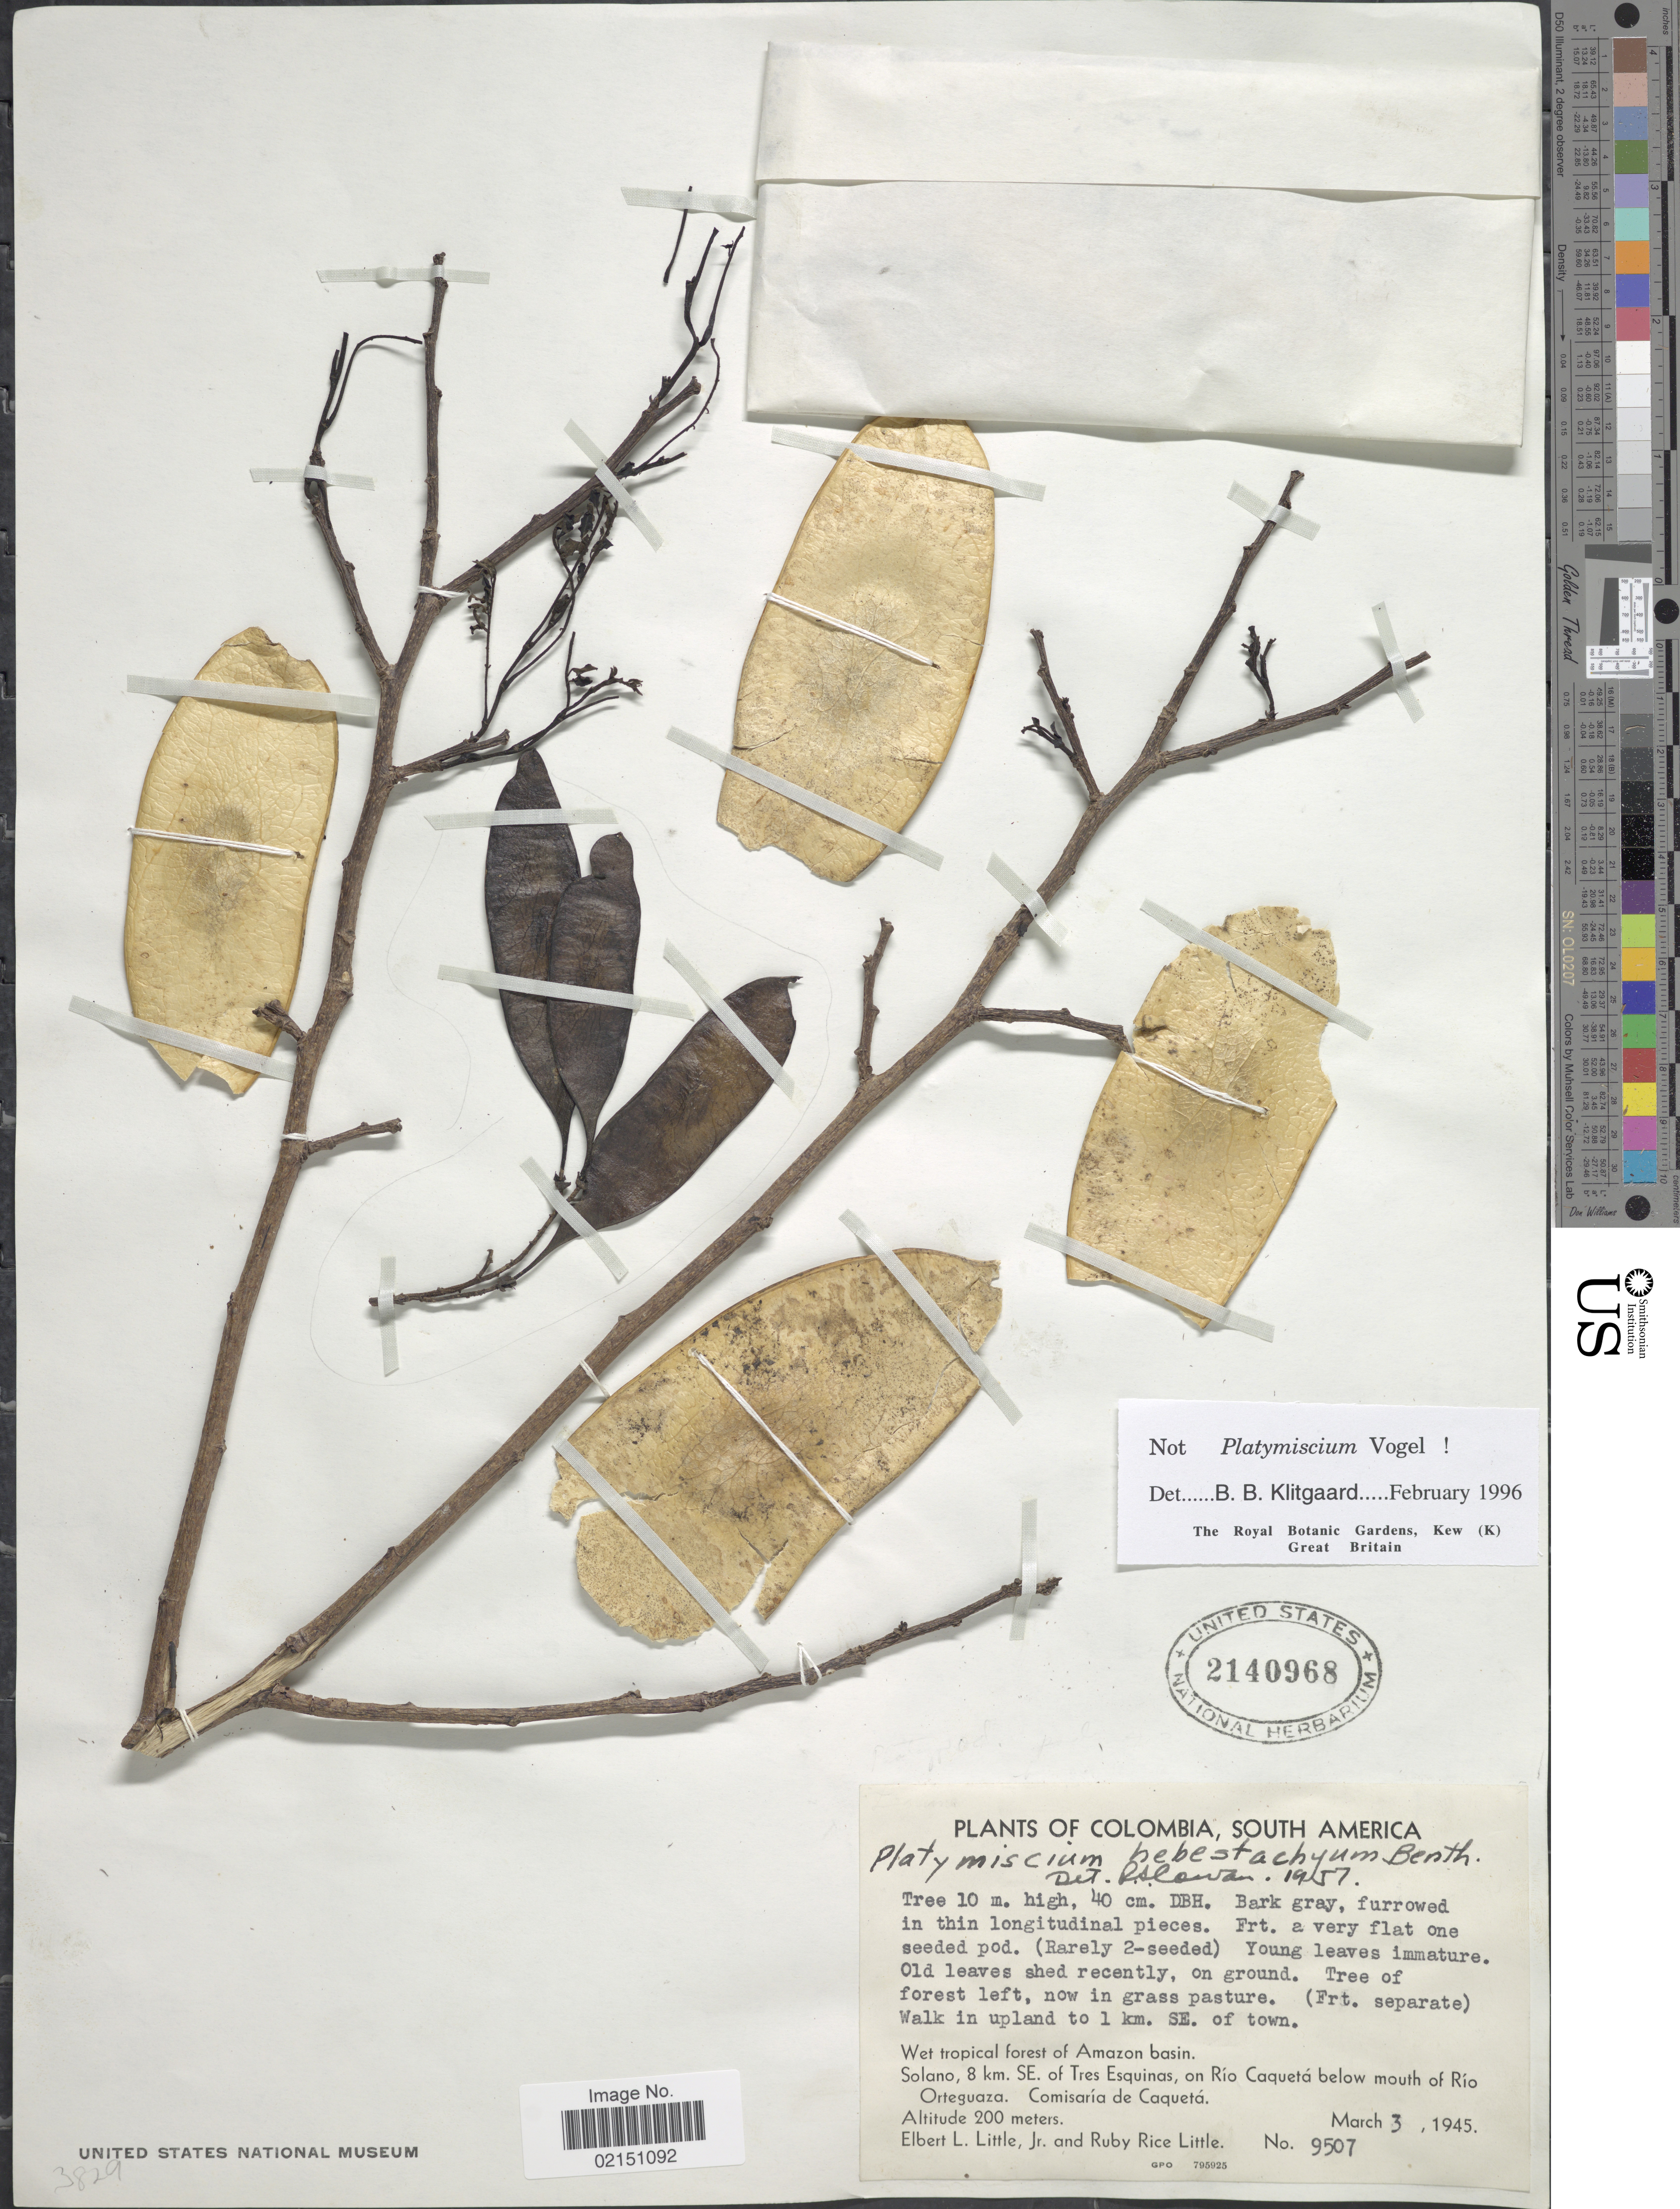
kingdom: Plantae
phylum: Tracheophyta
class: Magnoliopsida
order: Fabales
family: Fabaceae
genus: Platymiscium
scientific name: Platymiscium hebestachyum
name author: Benth.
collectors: E. L. Little & R. R. Little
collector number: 9507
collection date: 1945-03-03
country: Colombia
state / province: Caquetá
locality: Walk in upland to 1 km. SE. of town. Wet tropical forest of Amazon Basin. Solano, 8 km. SE. of Tres Esquinas, on Rio Caqueta below mouth of rRio Orteguaza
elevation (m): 200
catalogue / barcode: US 2140968